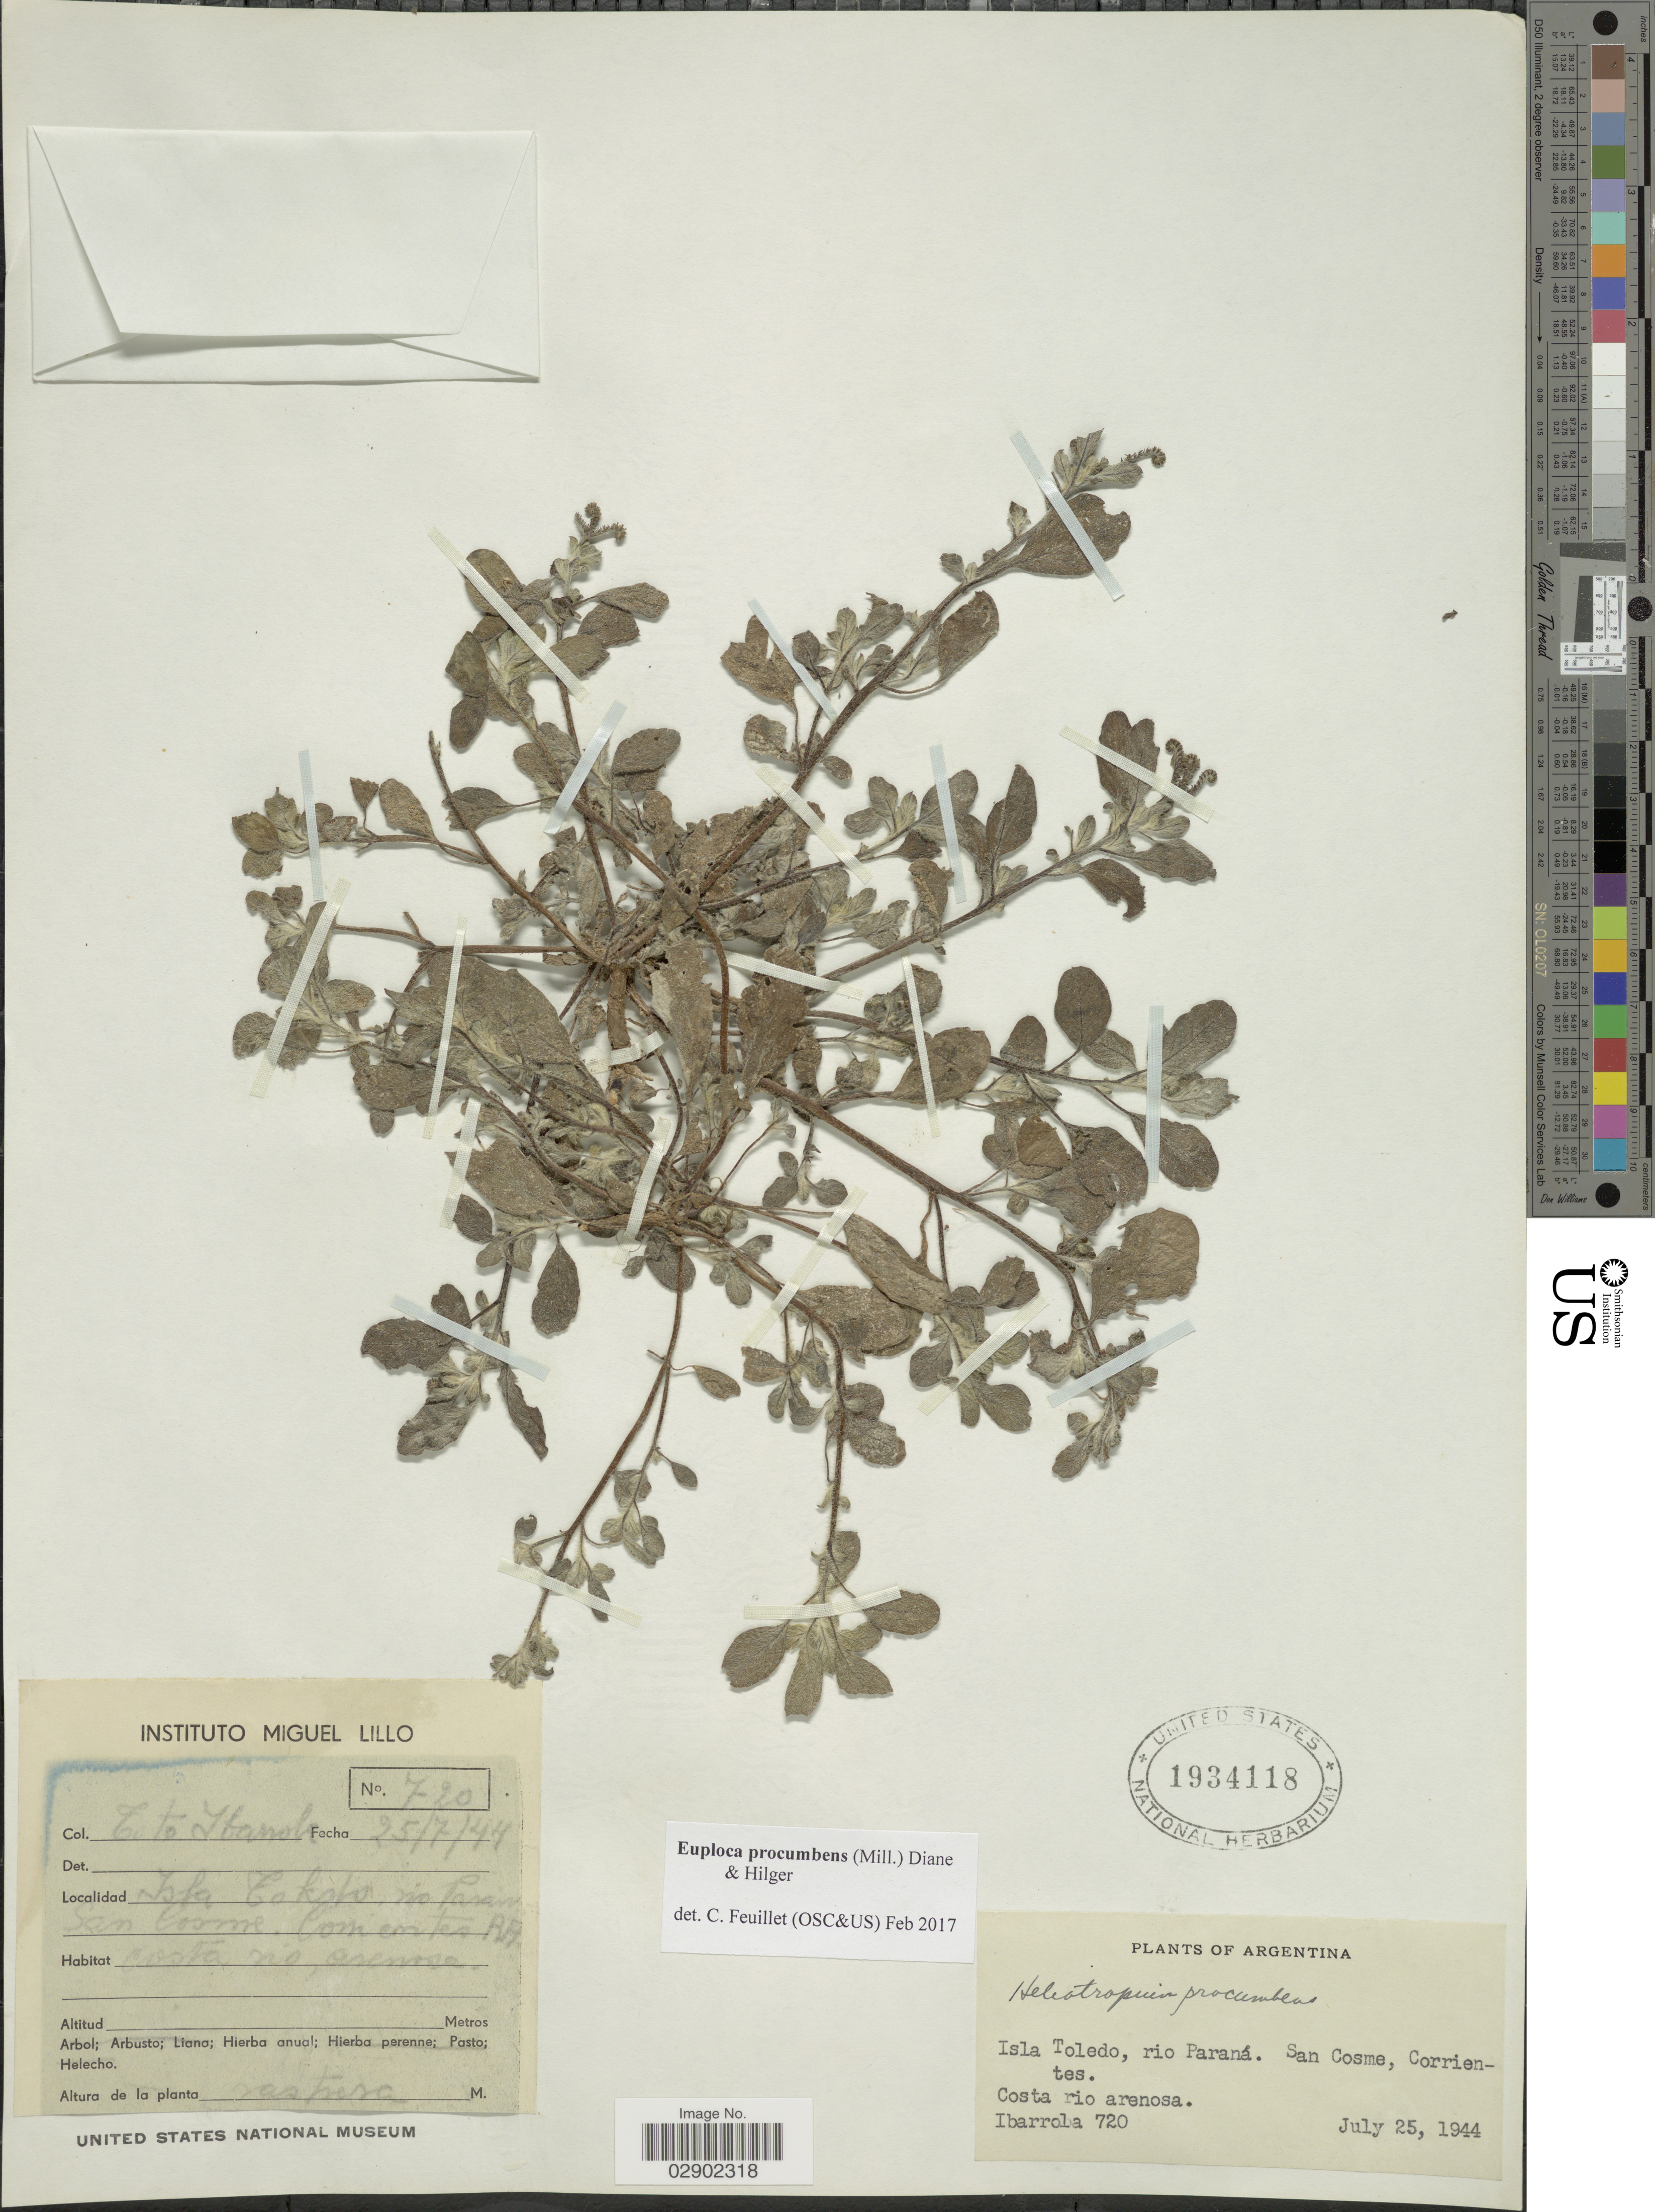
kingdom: Plantae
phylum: Tracheophyta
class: Magnoliopsida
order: Boraginales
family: Heliotropiaceae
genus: Euploca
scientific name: Euploca procumbens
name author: (Mill.) Diane & Hilger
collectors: C. Ibarrola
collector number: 720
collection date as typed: Transcribed d/m/y: 25/7/44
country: Argentina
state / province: Corrientes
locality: Isla Toledo, rio Paraná. San Cosme, Corrientes. Costa rio arenosa.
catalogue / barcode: US 1934118